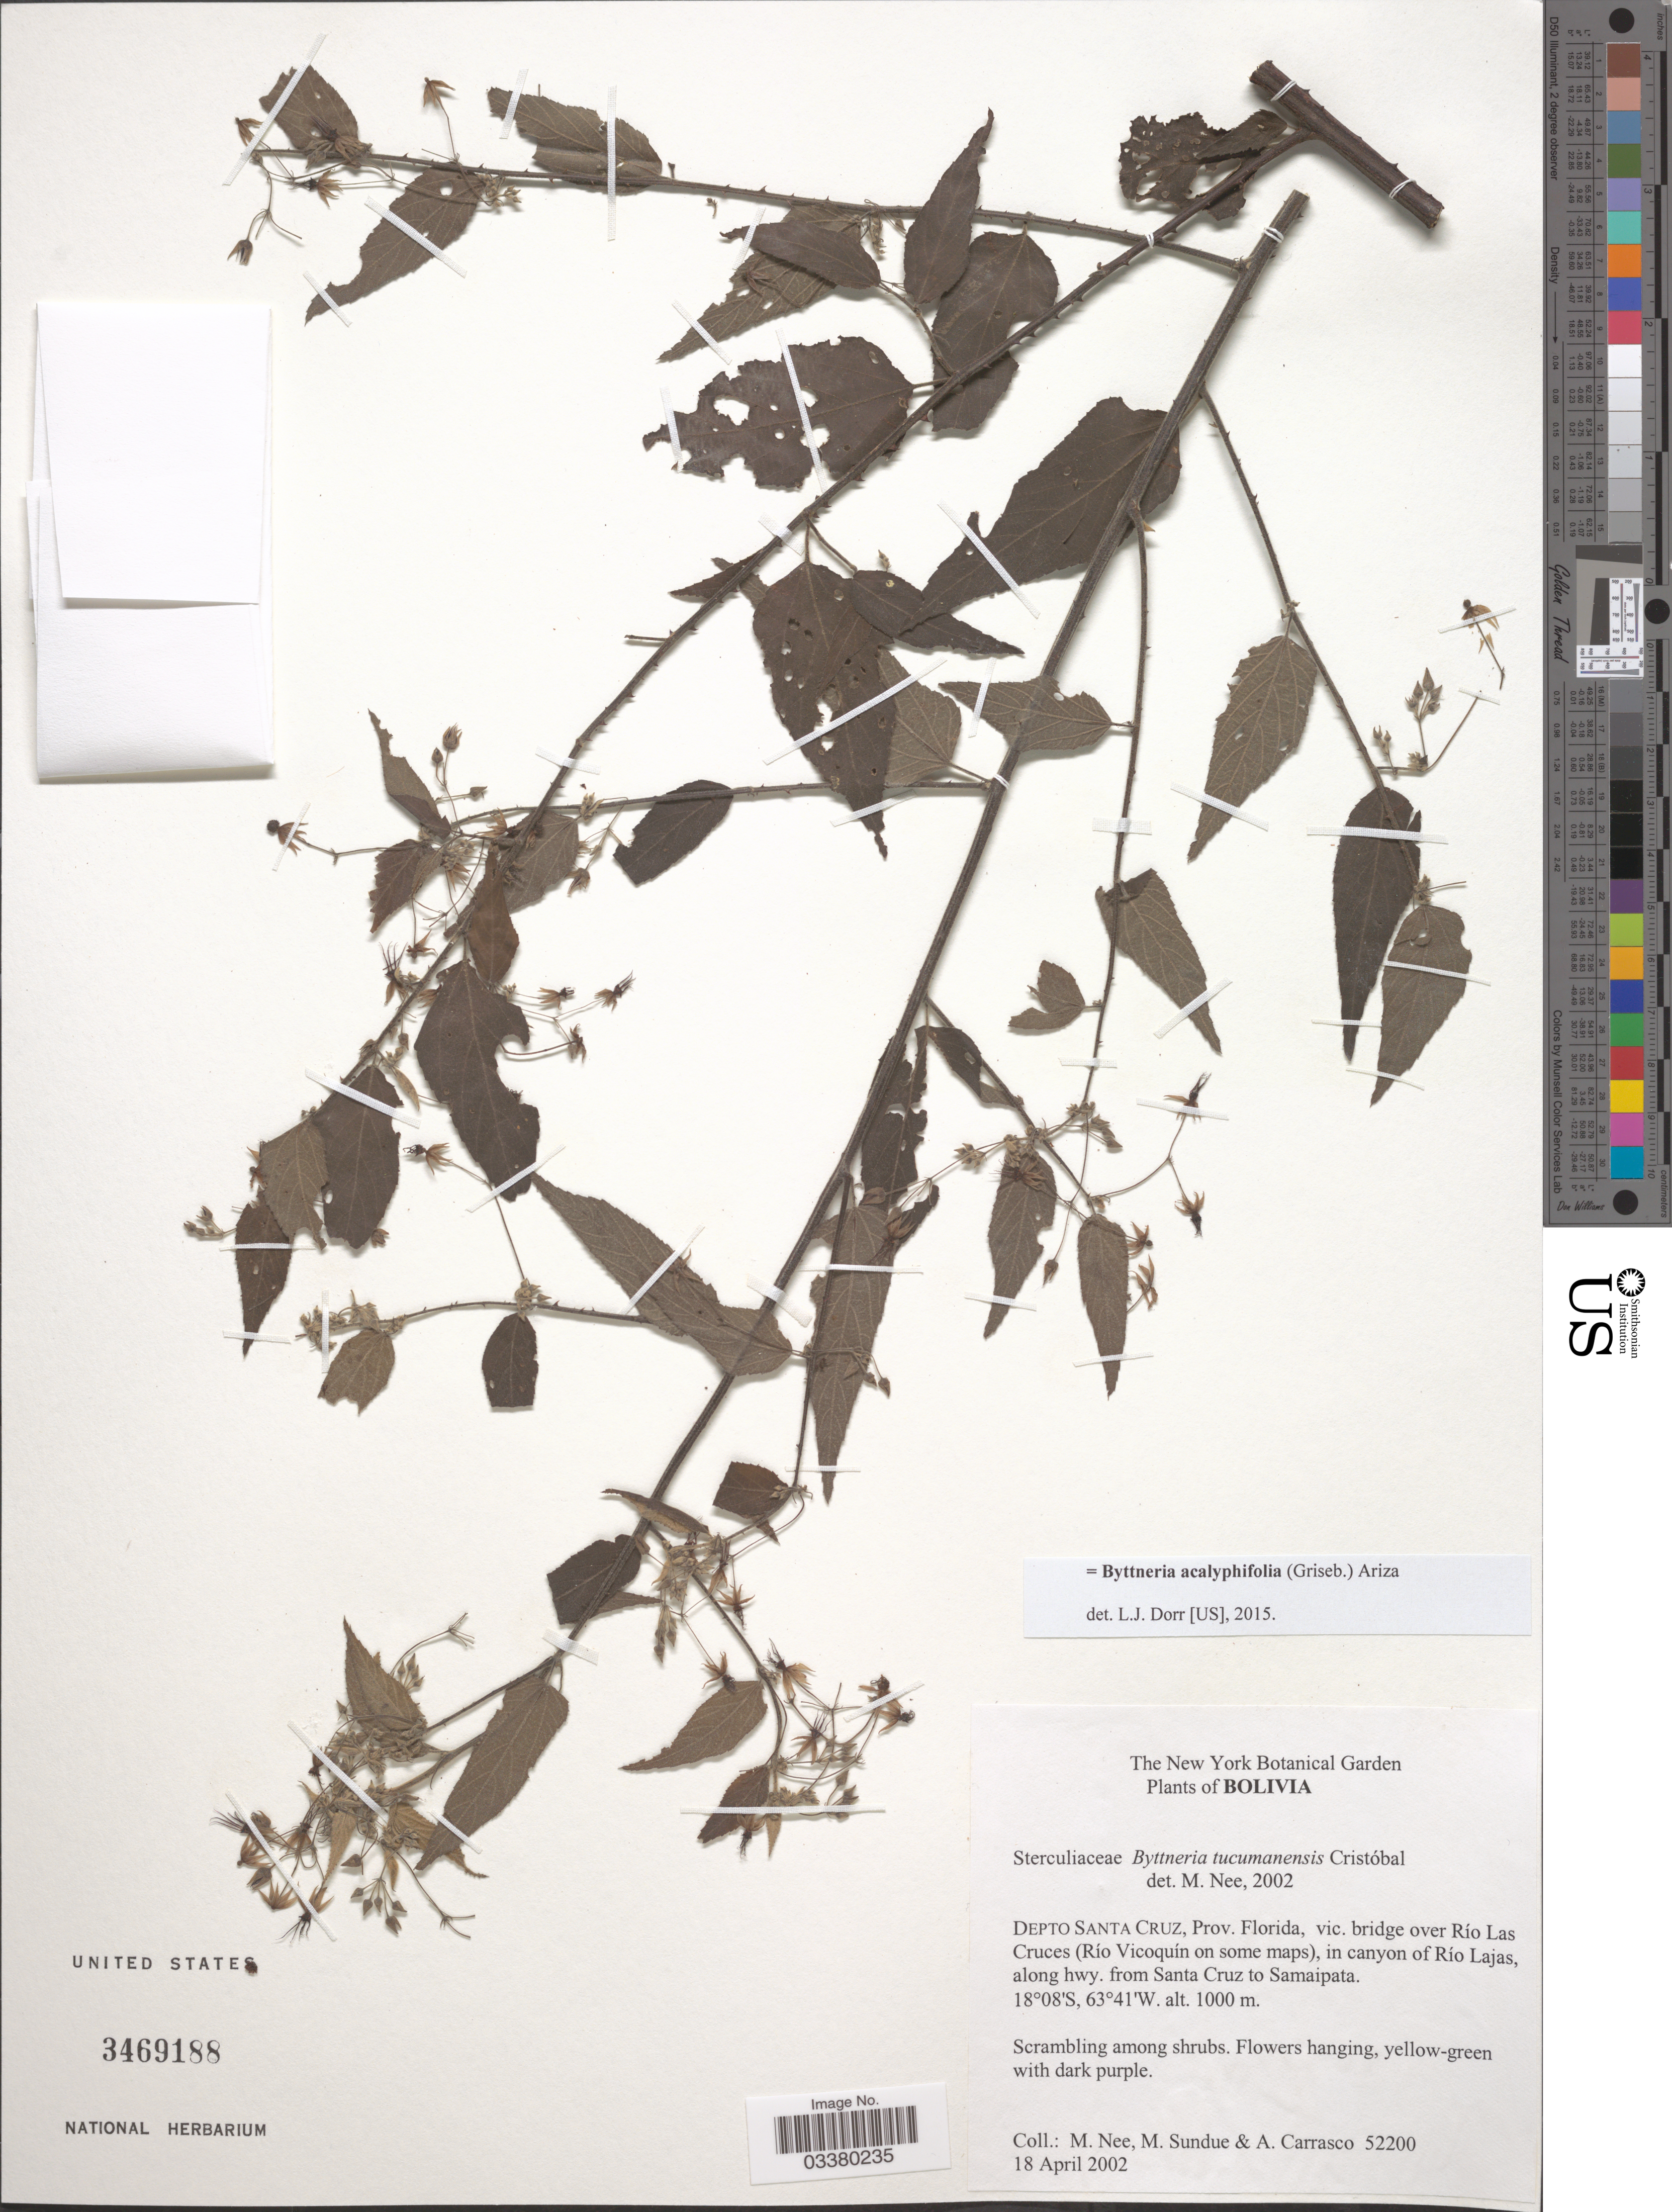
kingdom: Plantae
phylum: Tracheophyta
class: Magnoliopsida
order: Malvales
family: Malvaceae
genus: Byttneria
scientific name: Byttneria acalyphifolia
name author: (Griseb.) Ariza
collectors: M. Nee, M. Sundue & A. Carrasco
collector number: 52200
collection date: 2002-04-18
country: Bolivia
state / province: Santa Cruz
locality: Depto Santa Cruz, Prov. Florida, vic. bridge over Río Las Cruces (Río Vicoquín on some maps), in canyon of Río Lajas, along hwy. from Santa Cruz to Samaipata.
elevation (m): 1000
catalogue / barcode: US 3469188